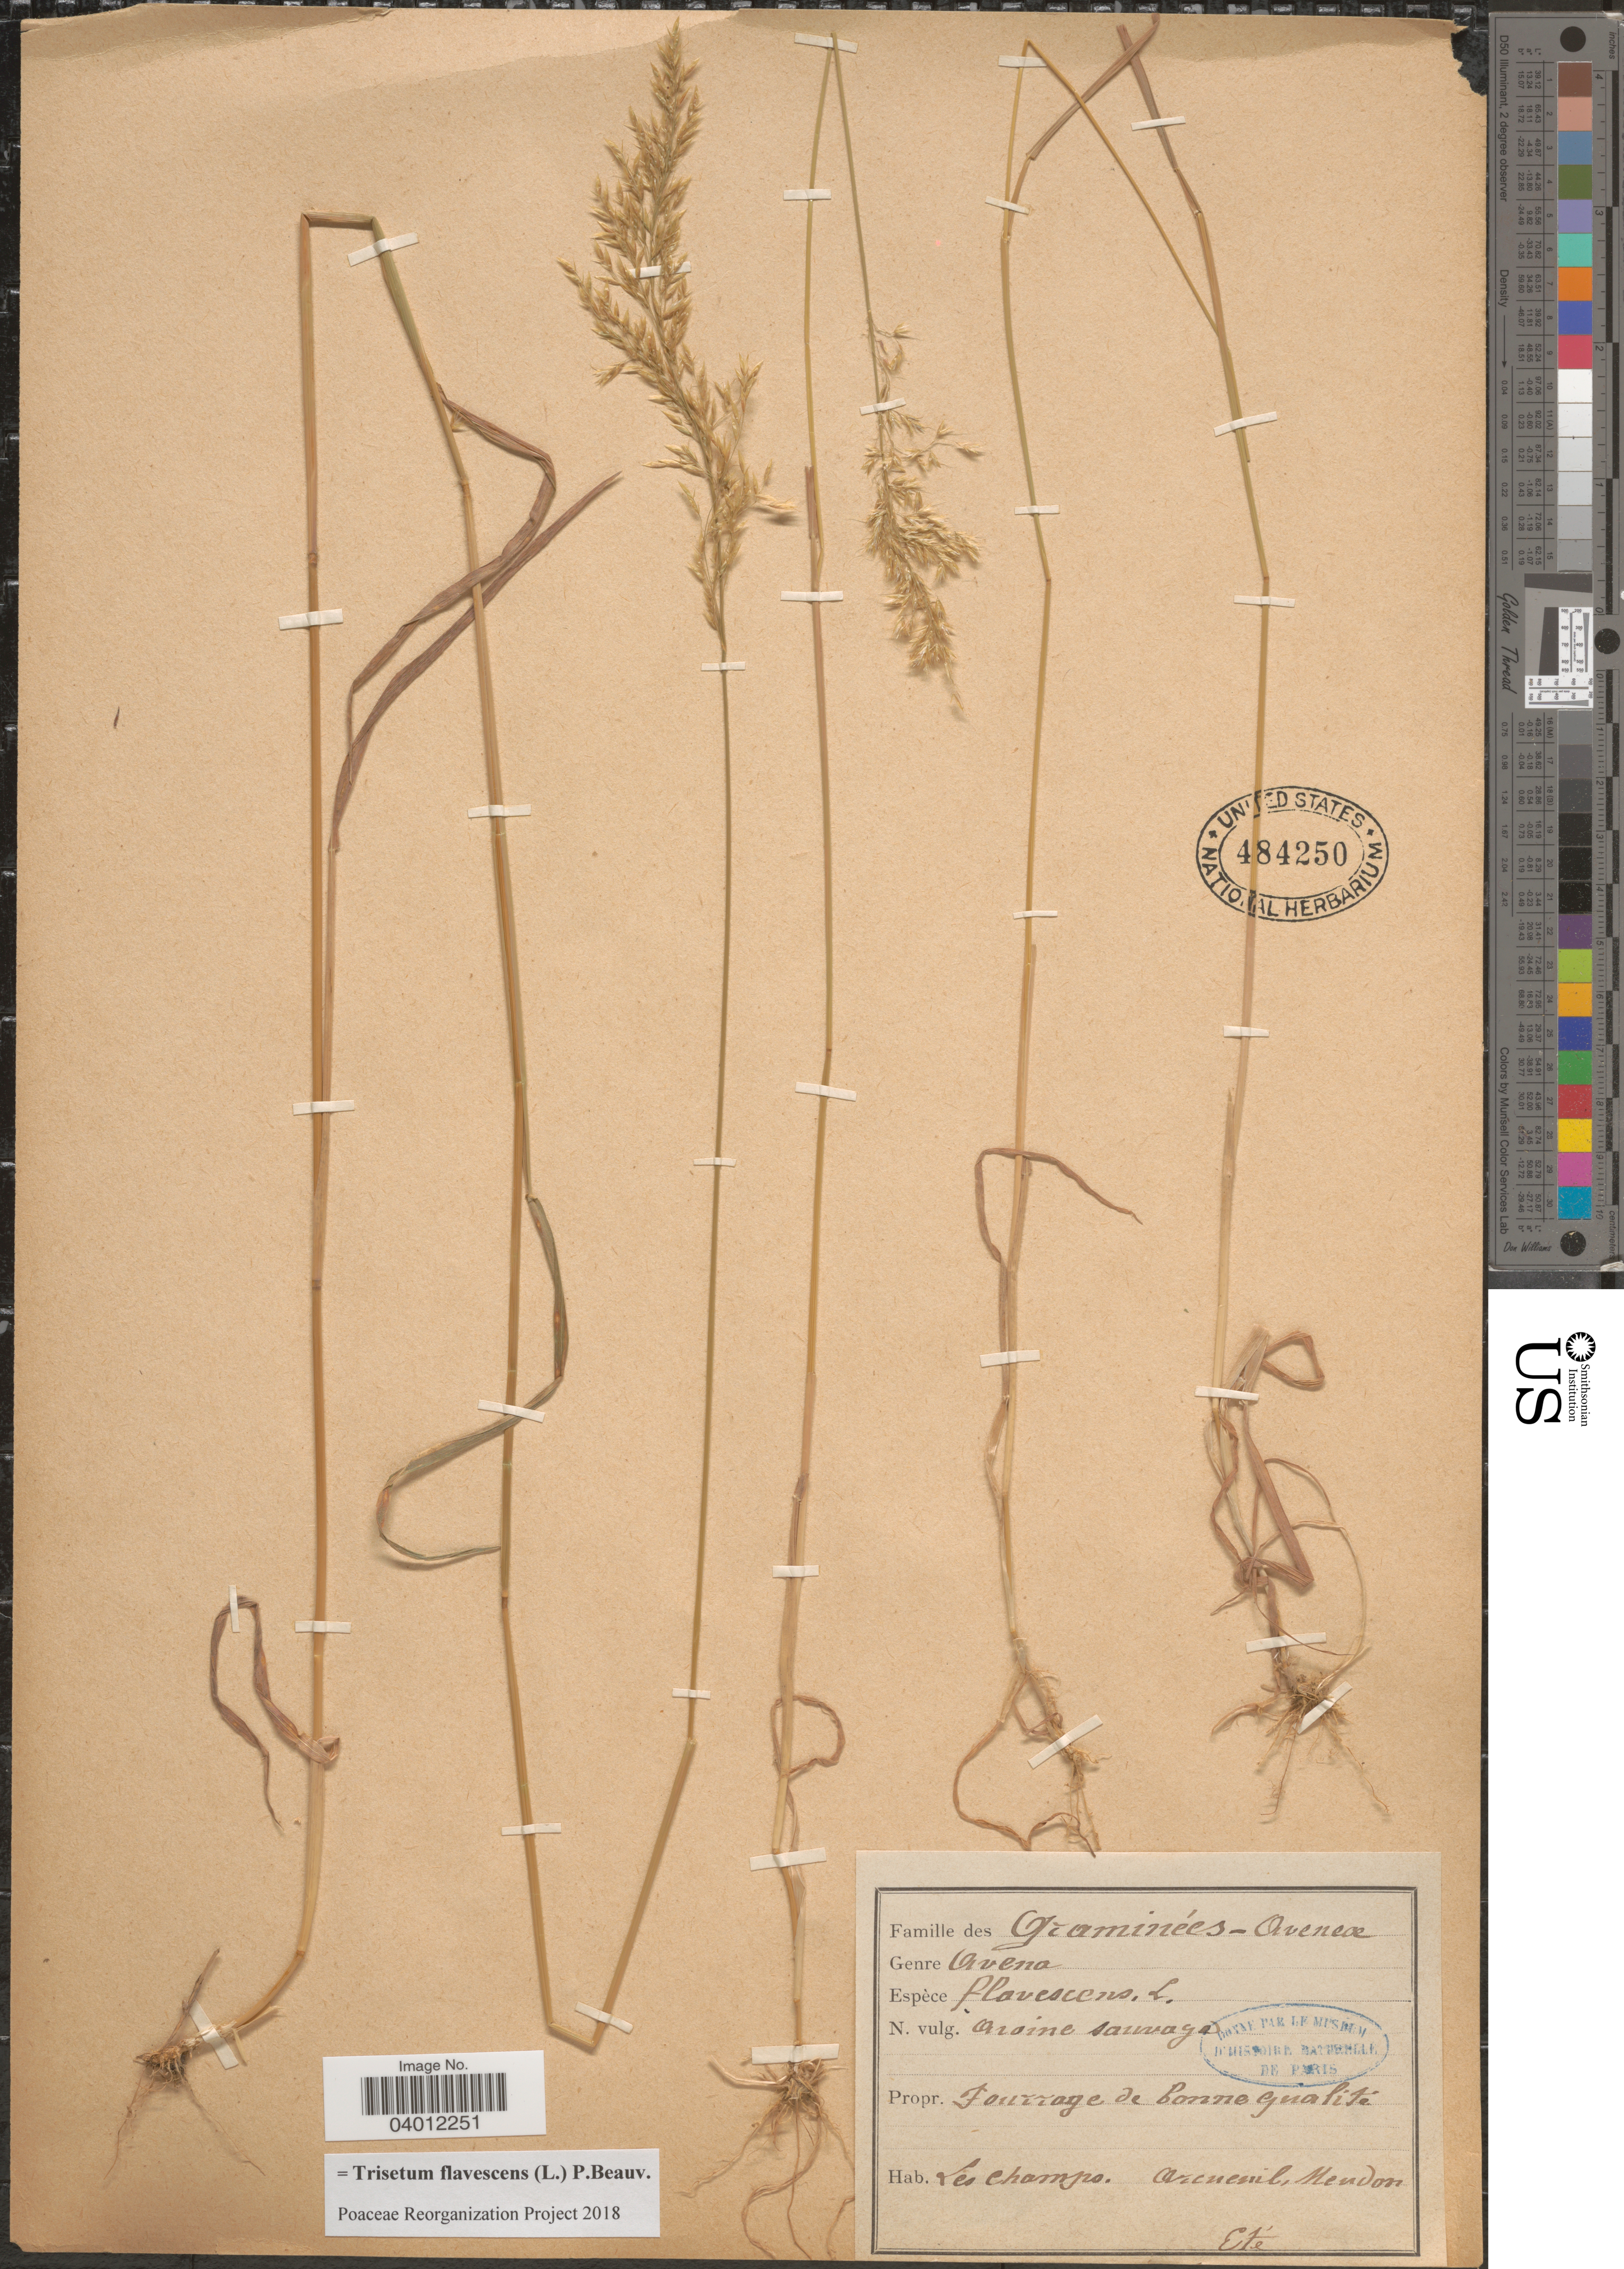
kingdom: Plantae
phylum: Tracheophyta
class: Liliopsida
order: Poales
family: Poaceae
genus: Trisetum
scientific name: Trisetum flavescens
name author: (L.) P. Beauv.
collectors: Eté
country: France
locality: Les champs. Arcueil, Meudon.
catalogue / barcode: US 484250